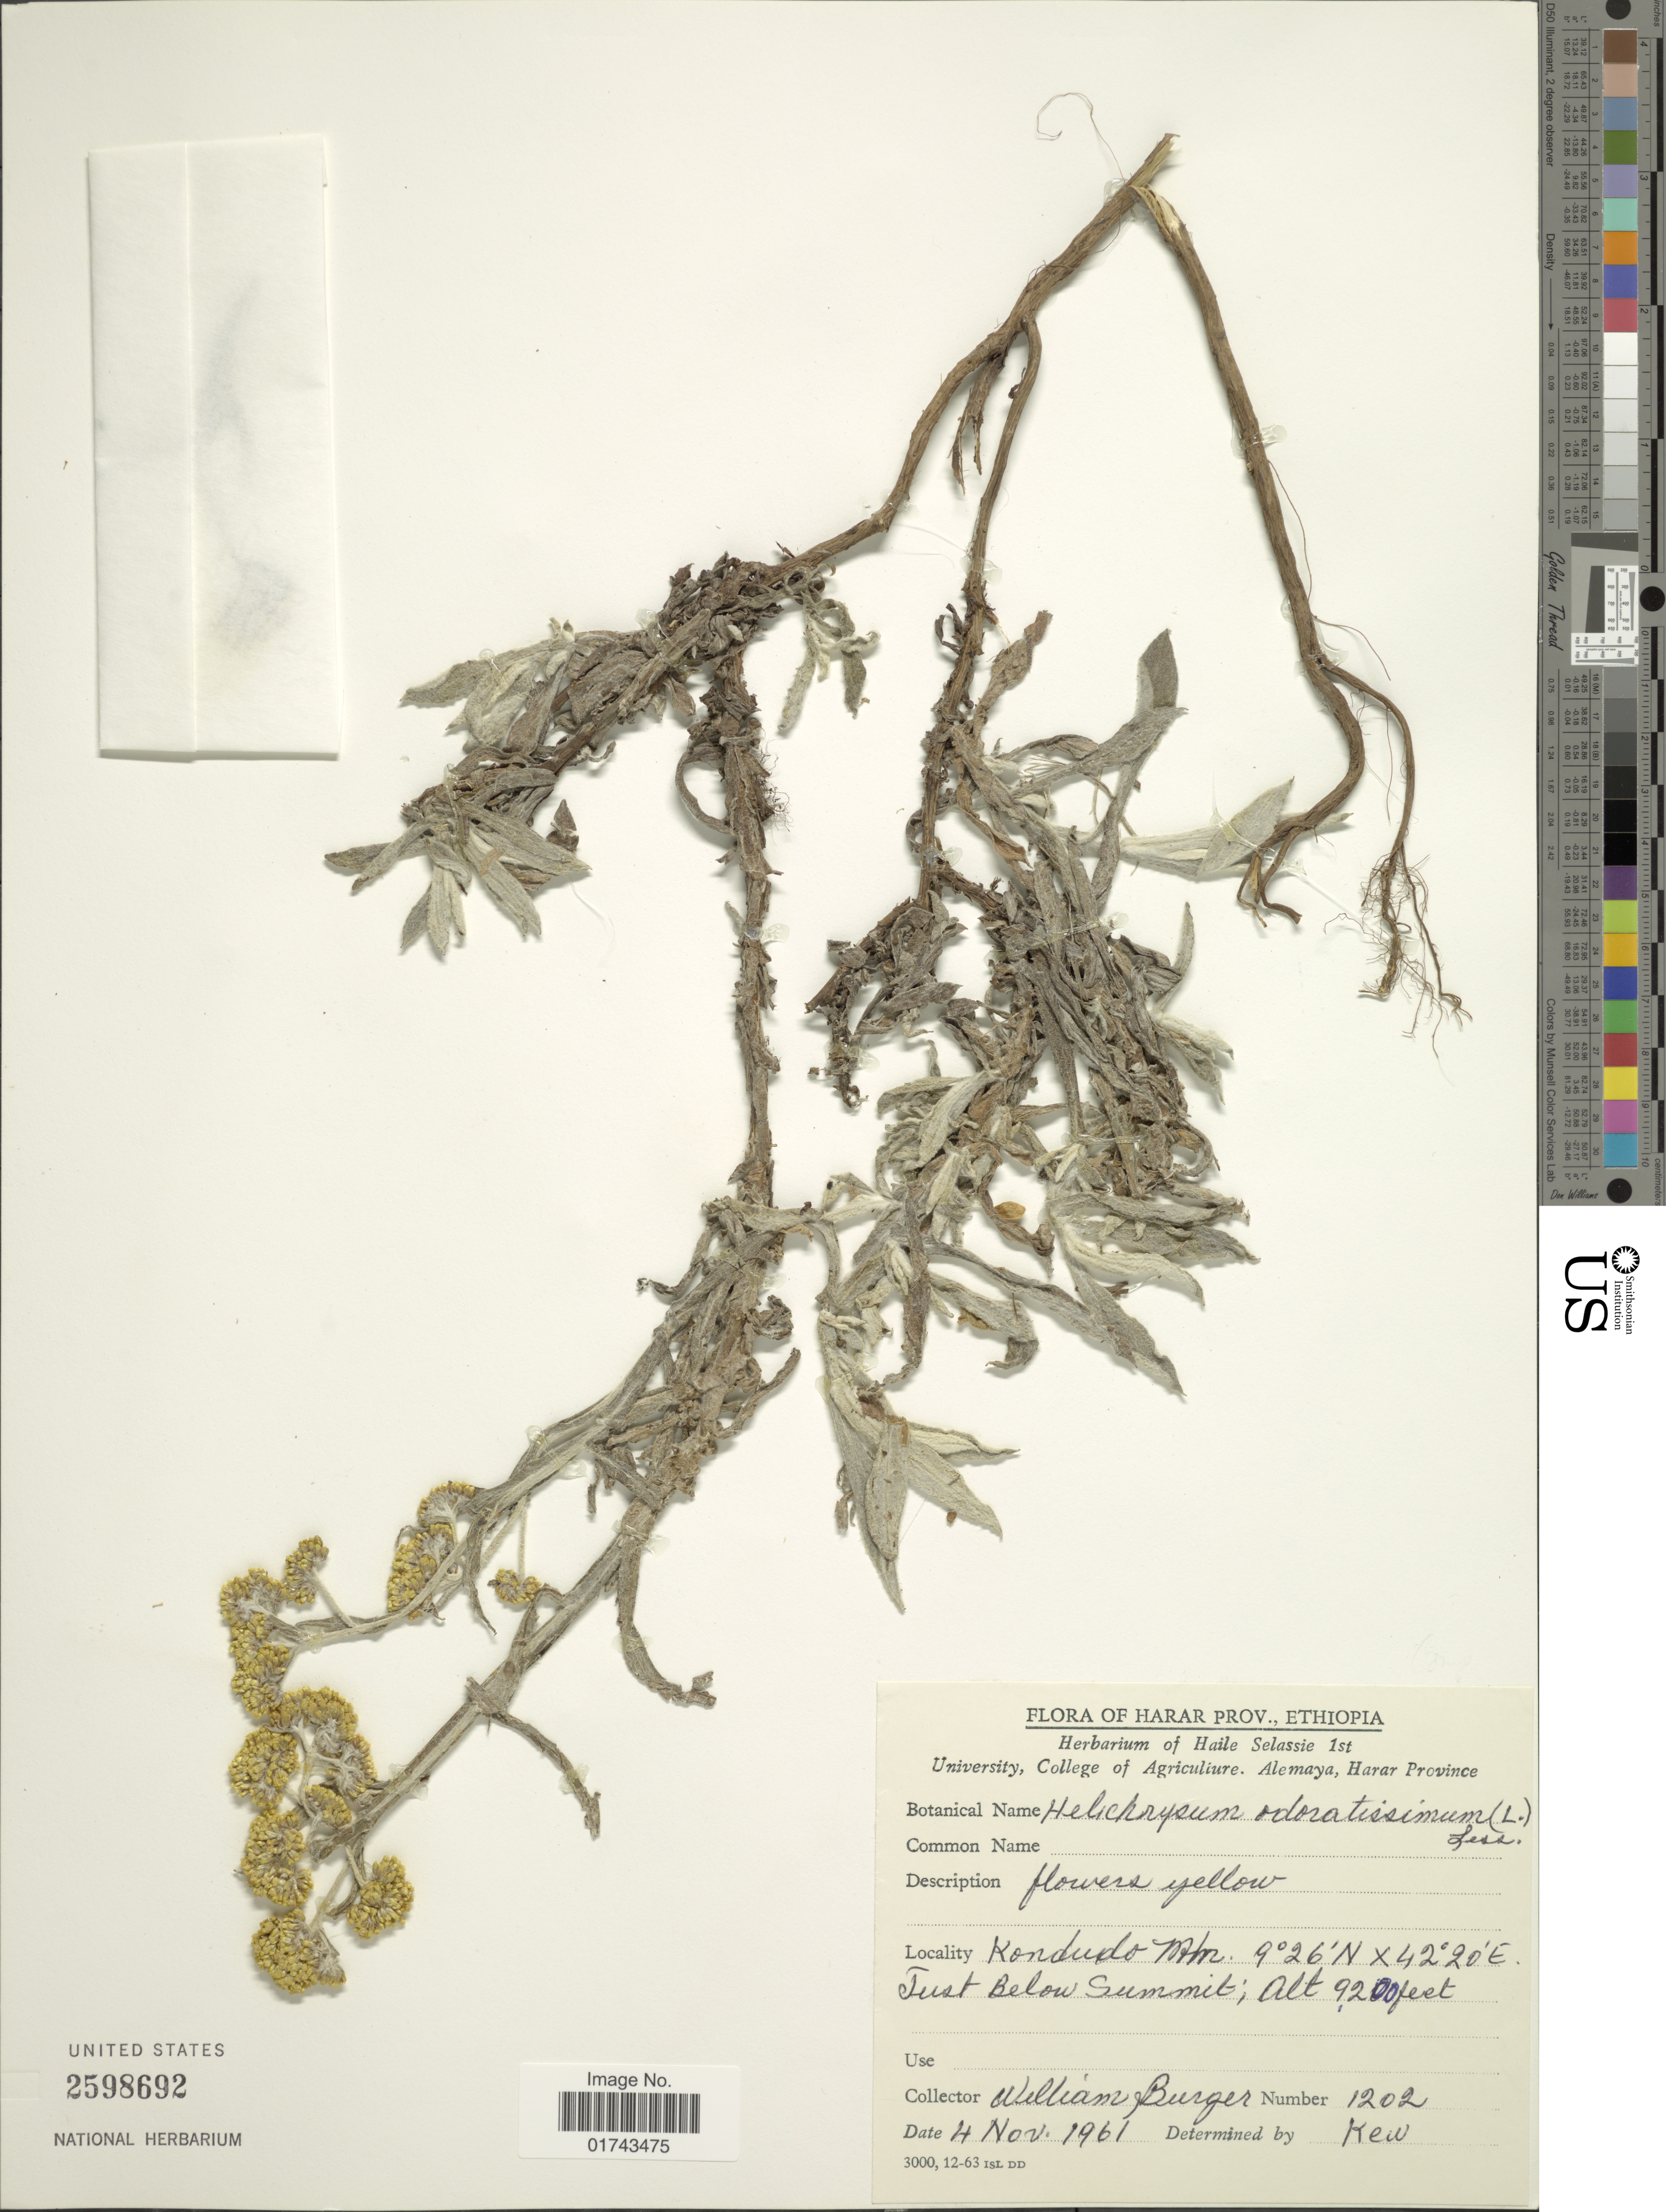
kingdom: Plantae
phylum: Tracheophyta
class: Magnoliopsida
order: Asterales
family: Asteraceae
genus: Helichrysum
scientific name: Helichrysum odoratissimum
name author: (L.) Sweet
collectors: W. Burger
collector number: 1202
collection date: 1961-11-04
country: Ethiopia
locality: Hararl Prov., Kondudo Mtn, Tust Below Summit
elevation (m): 2804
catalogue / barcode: US 2598692